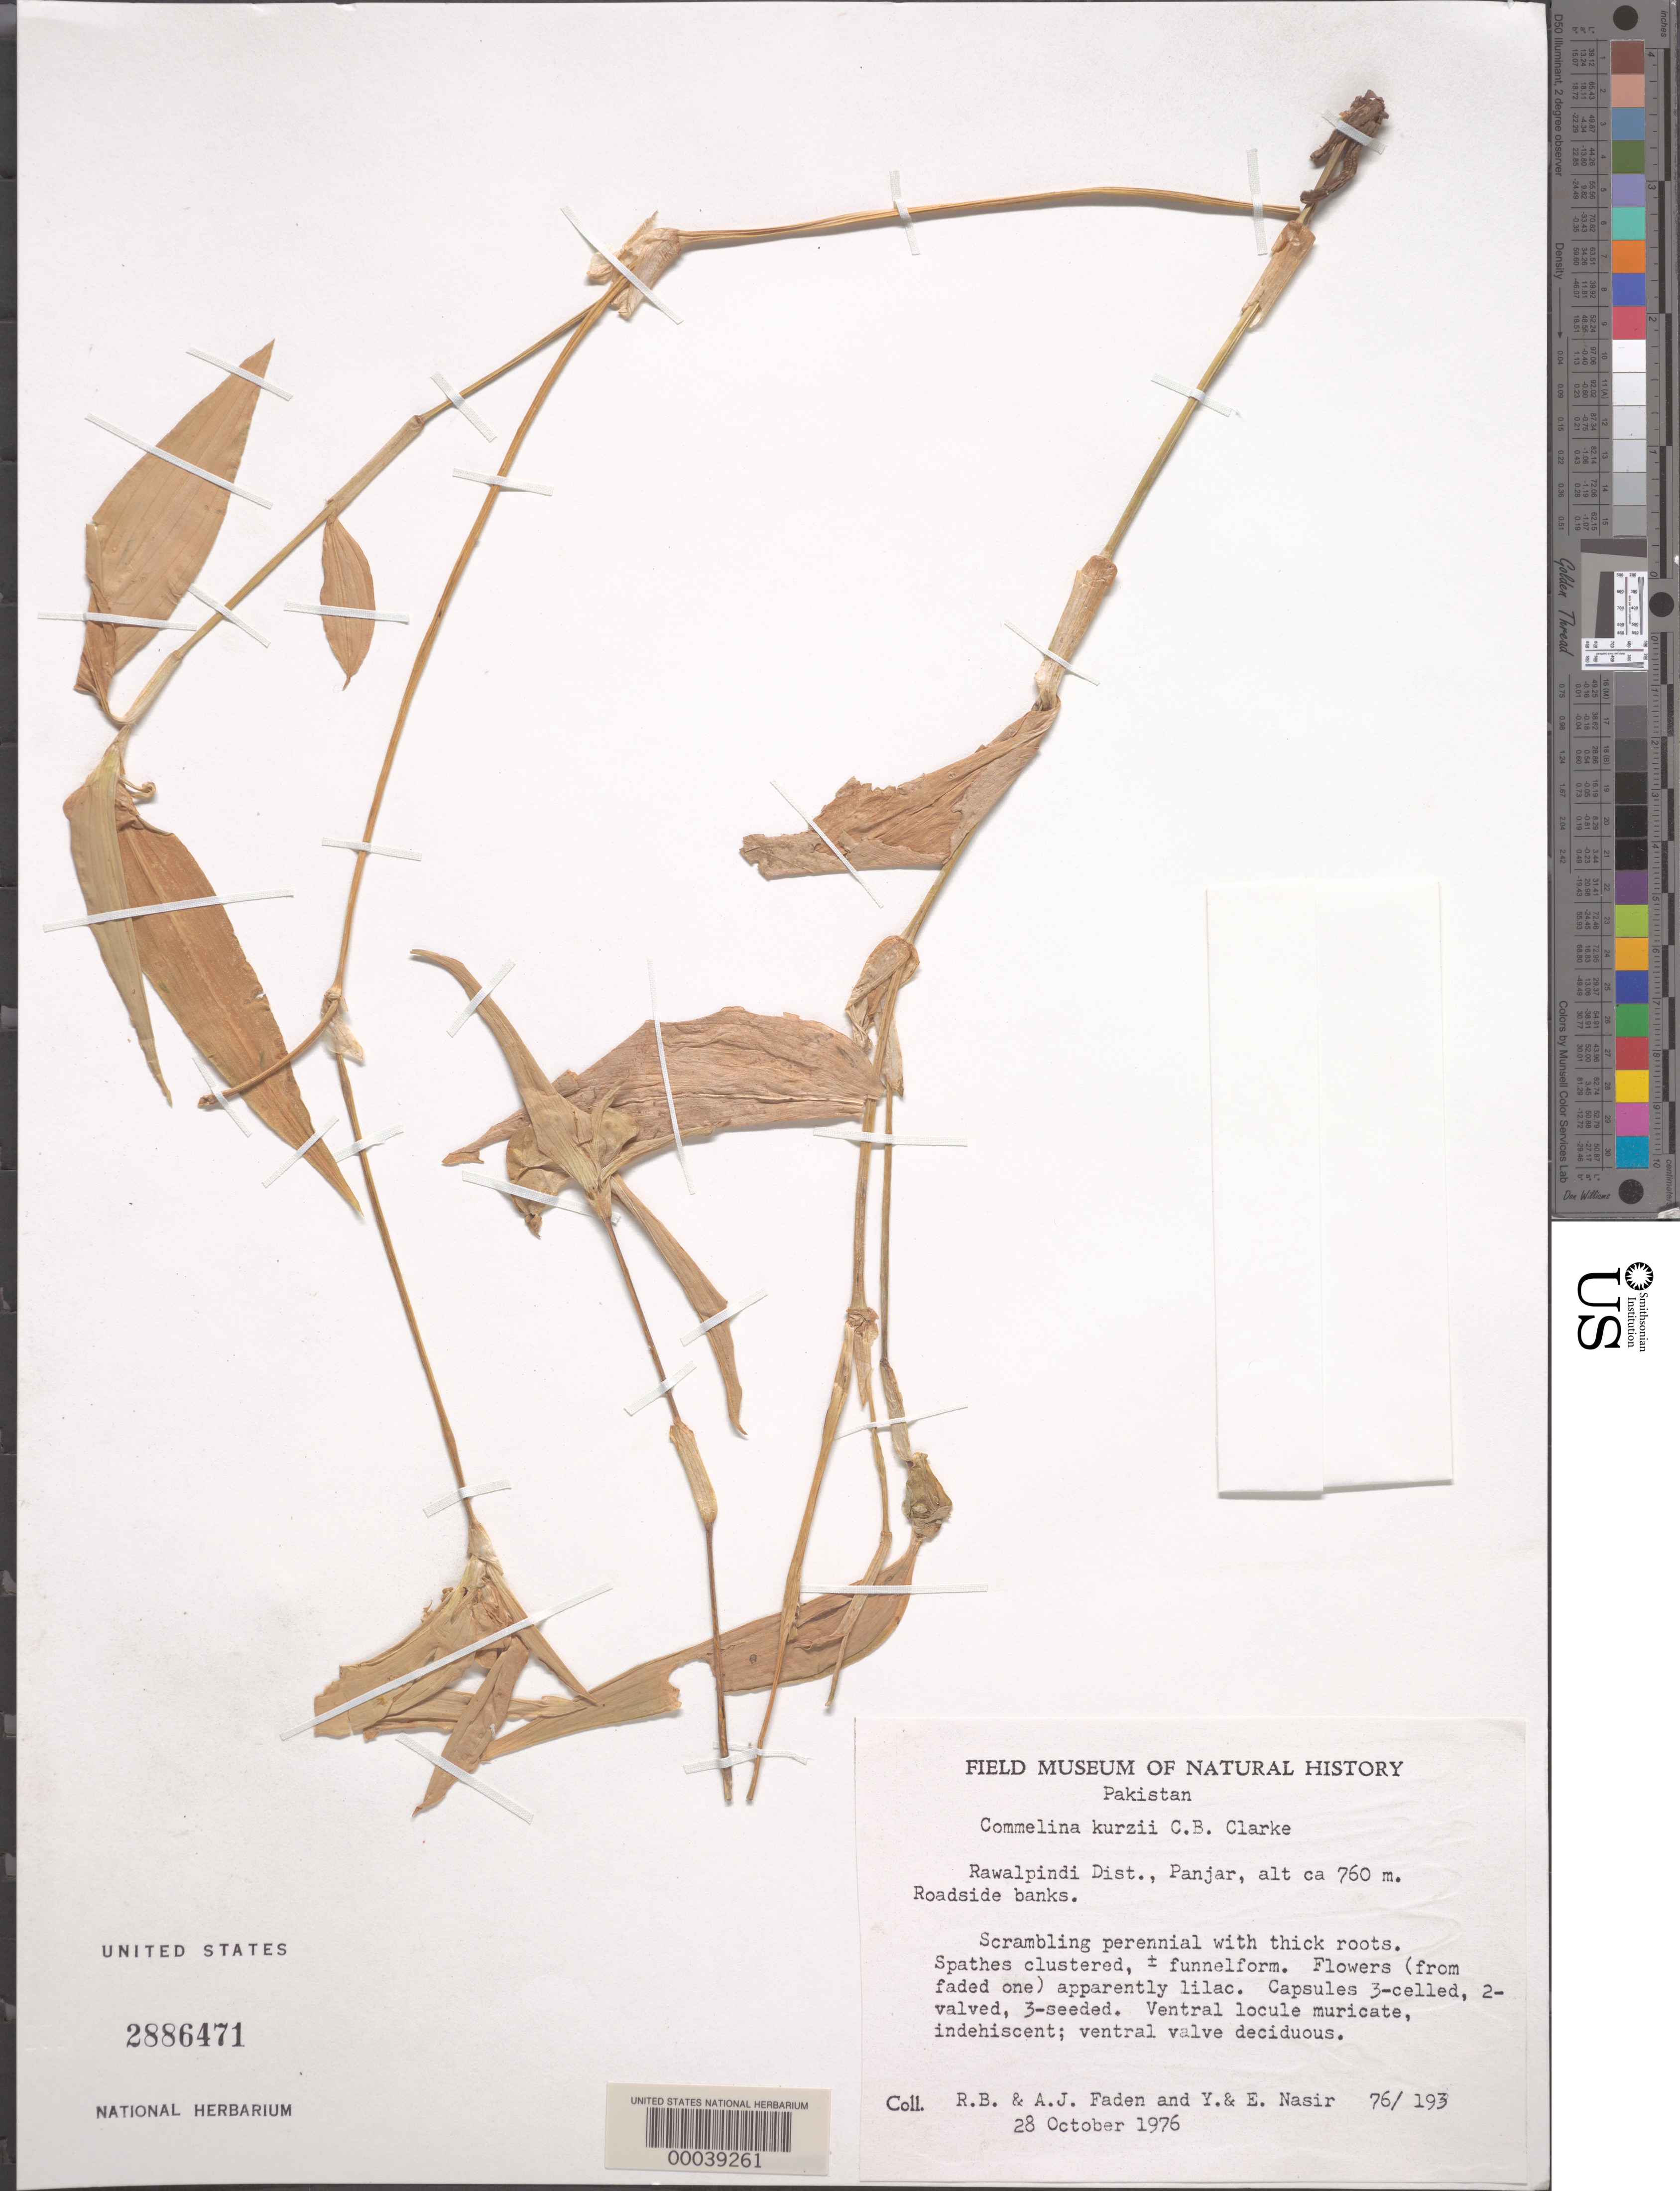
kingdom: Plantae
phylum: Tracheophyta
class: Liliopsida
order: Commelinales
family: Commelinaceae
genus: Commelina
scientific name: Commelina kurzii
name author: C.B. Clarke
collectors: R. B. Faden, A. J. Faden, Y. Nasir & E. Nasir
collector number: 76/193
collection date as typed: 28 Oct 1976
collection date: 1976-10-28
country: Pakistan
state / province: Punjab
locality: Rawalpindi Dist., Panjar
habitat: Roadside banks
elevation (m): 760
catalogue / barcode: US 2886471